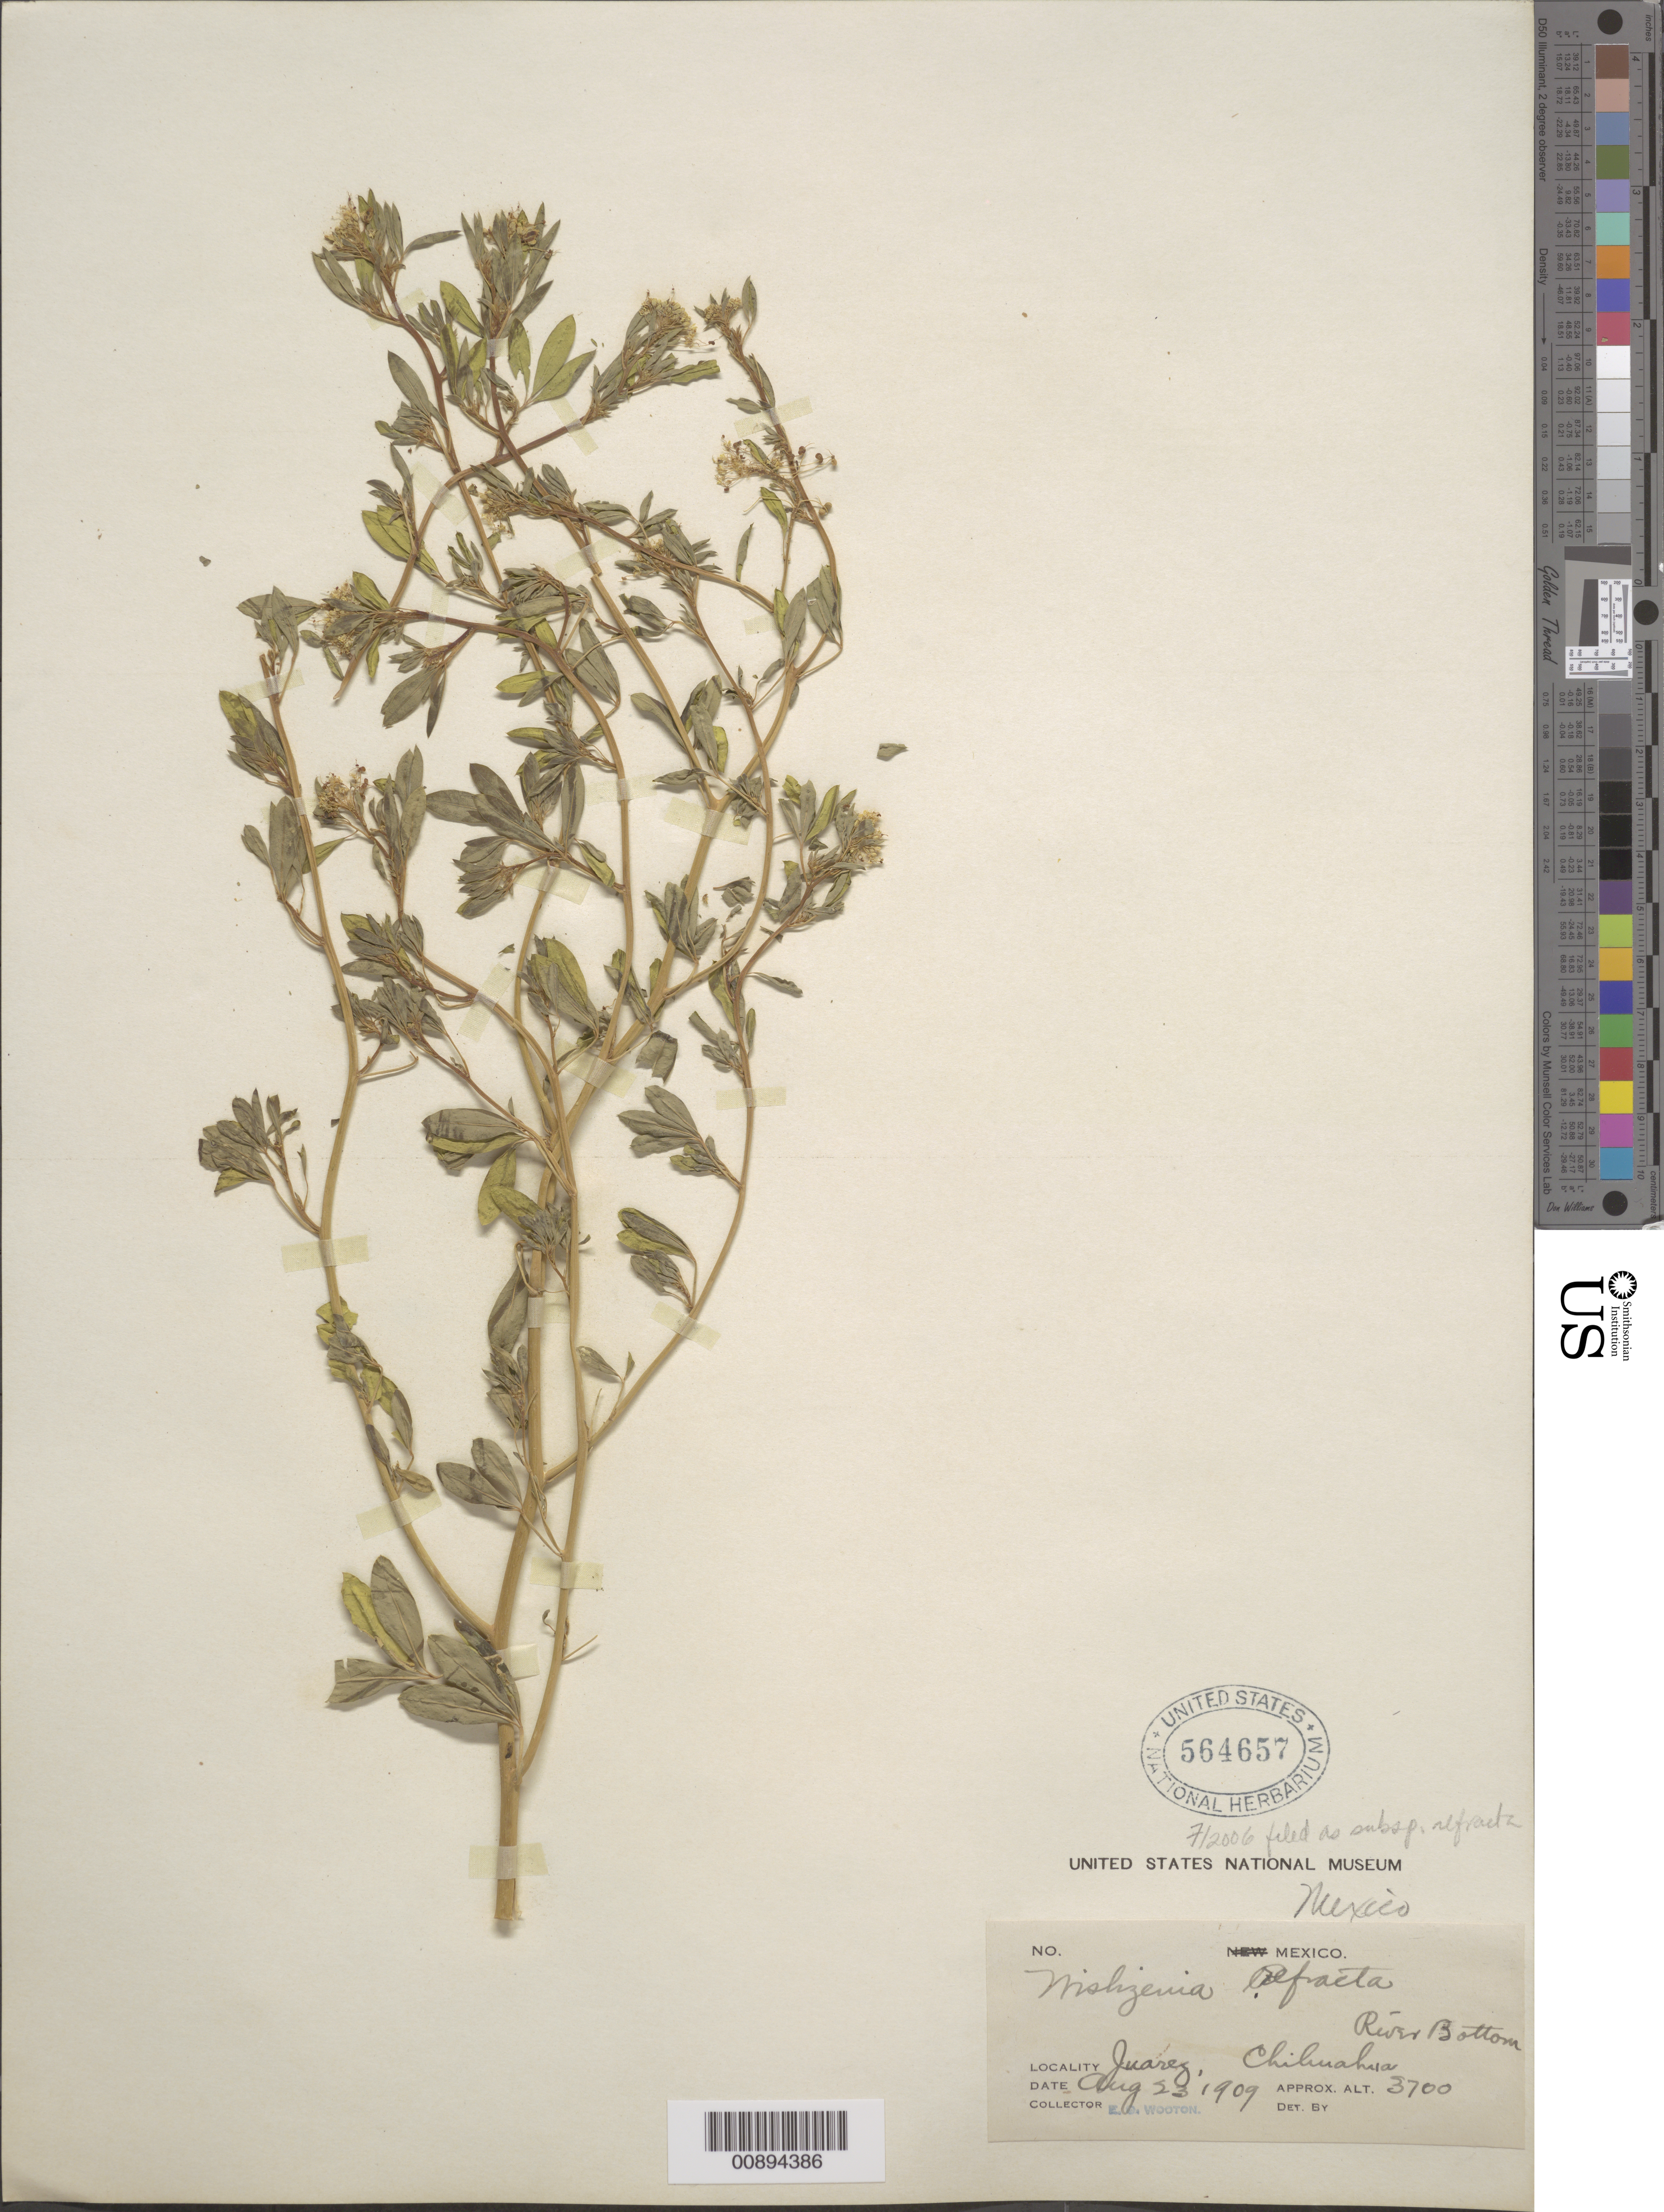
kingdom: Plantae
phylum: Tracheophyta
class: Magnoliopsida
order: Brassicales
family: Cleomaceae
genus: Cleomella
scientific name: Cleomella refracta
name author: (Engelm.) J.C. Hall & Roalson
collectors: E. O. Wooton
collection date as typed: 23 Aug 1909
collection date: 1909-08-23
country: Mexico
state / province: Chihuahua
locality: Juárez, Chihuahua.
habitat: River bottom.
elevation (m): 1128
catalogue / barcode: US 564657